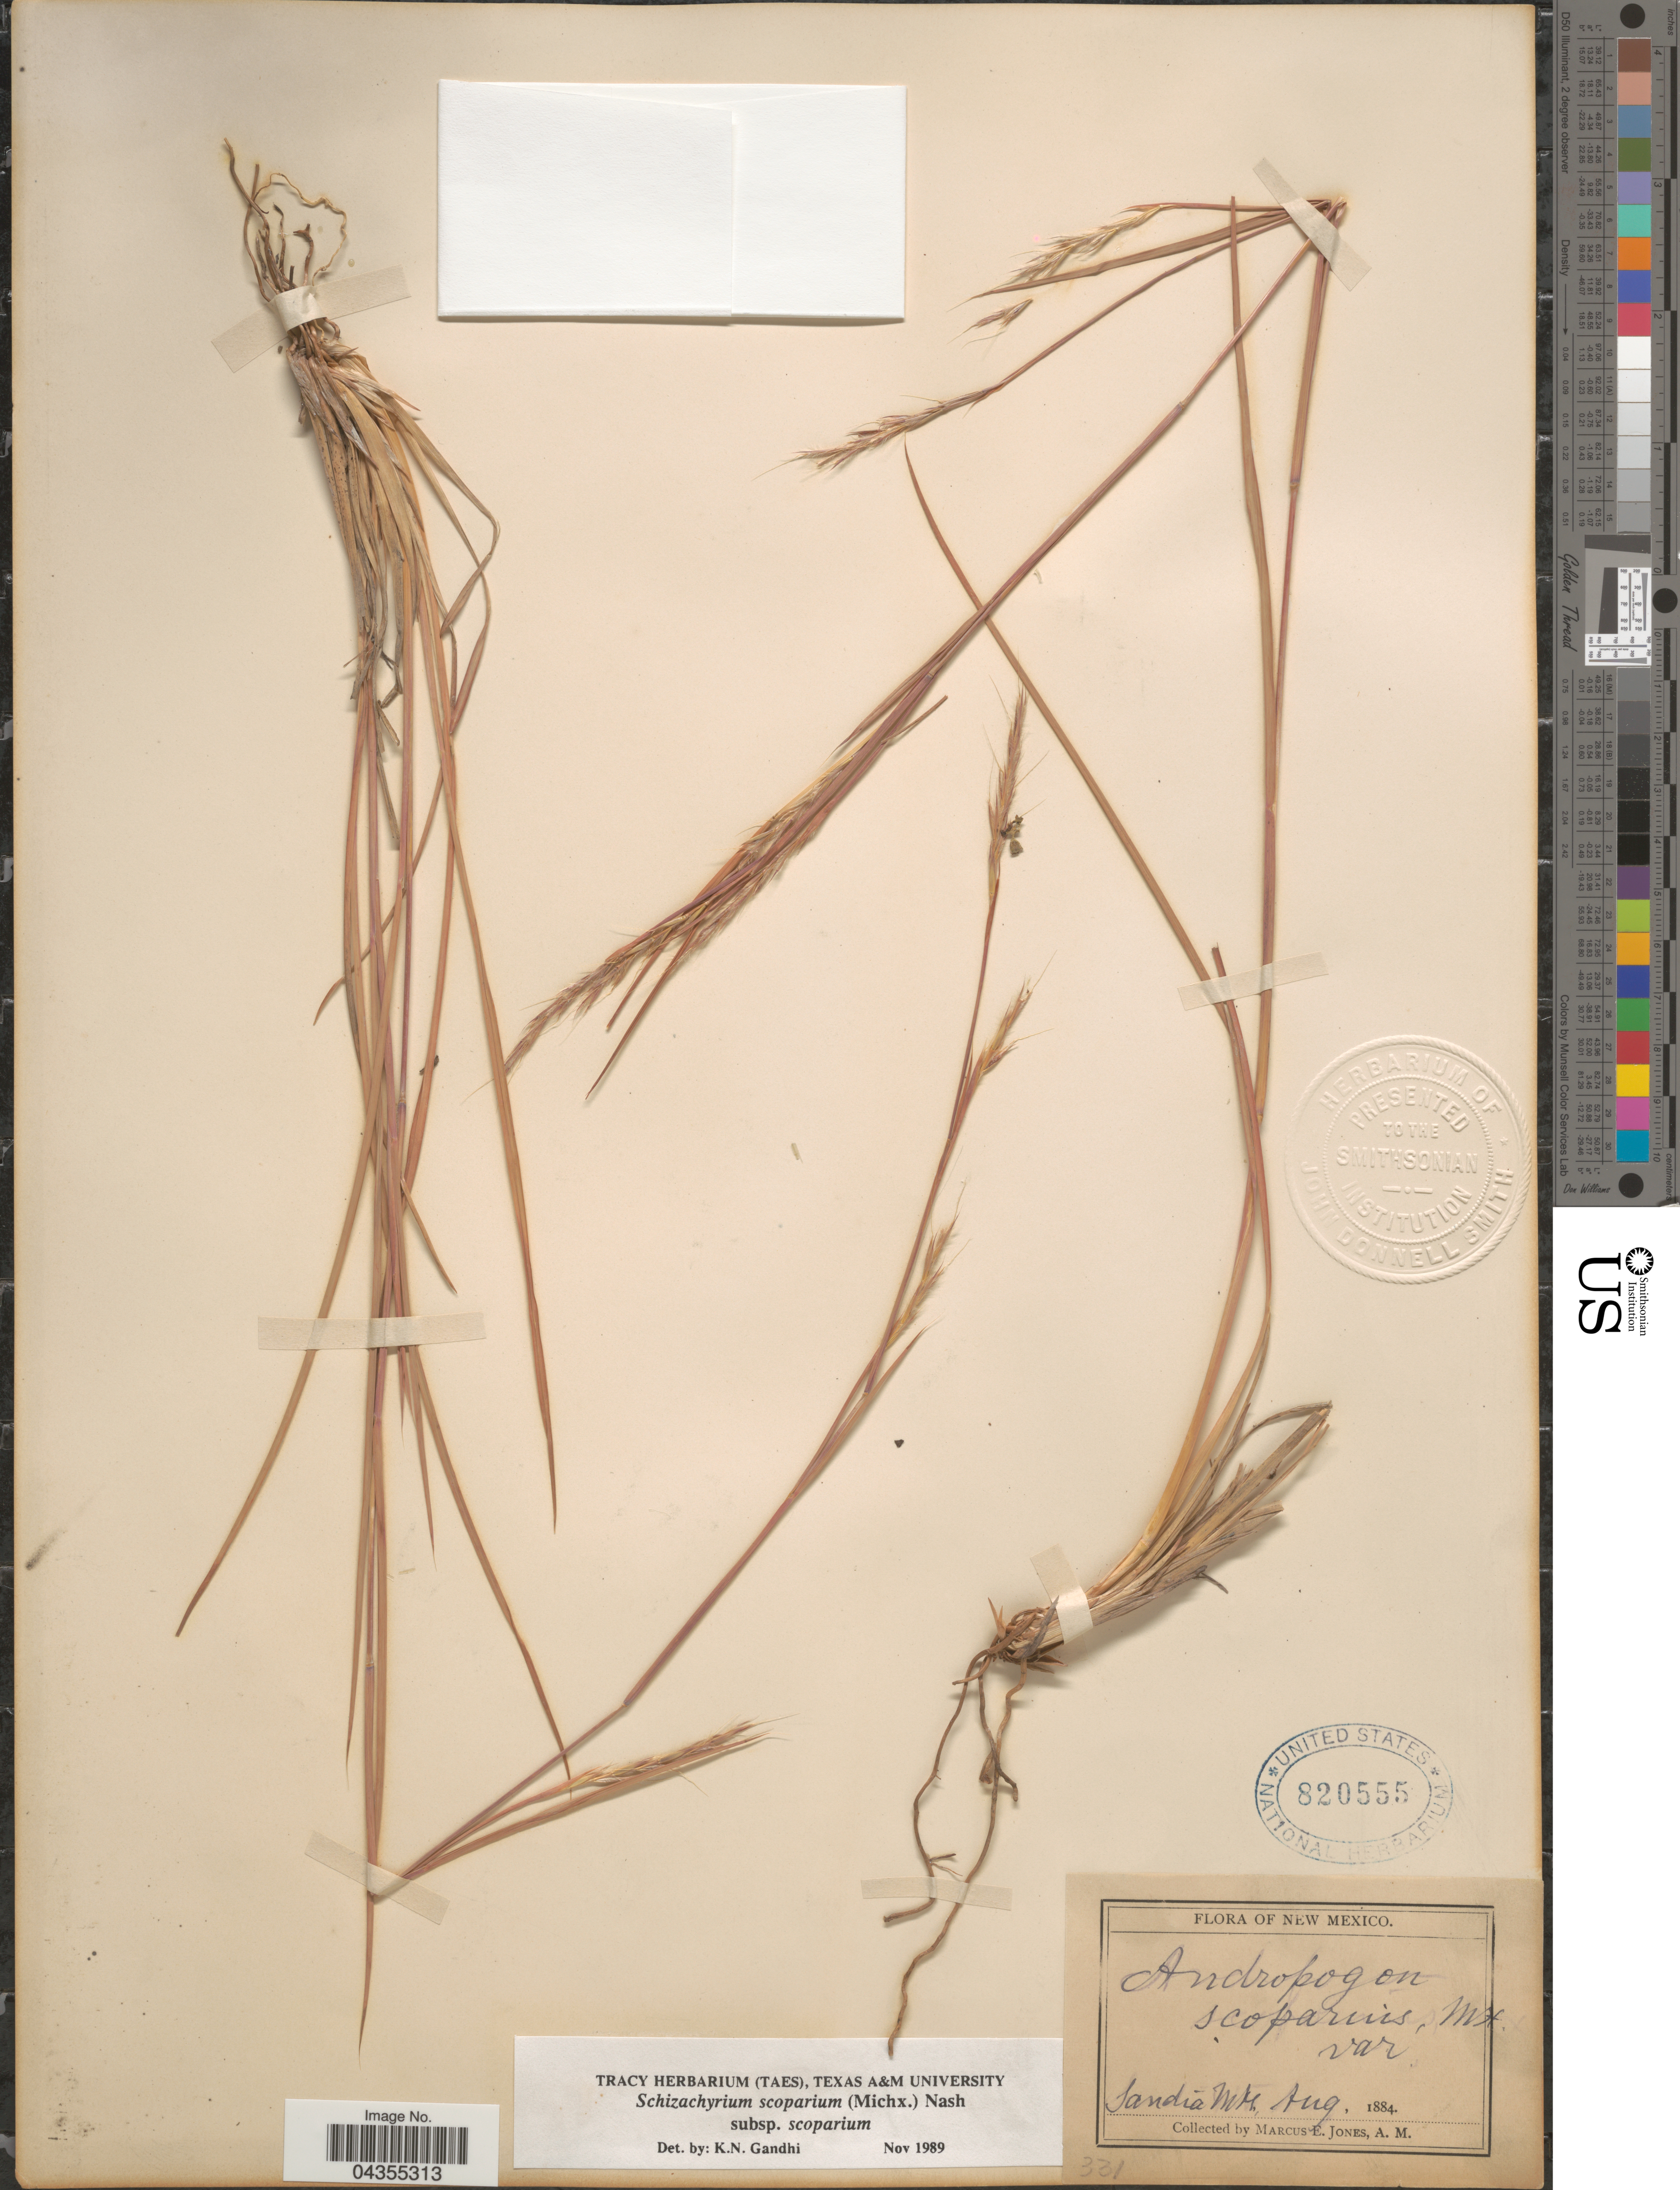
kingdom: Plantae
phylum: Tracheophyta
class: Liliopsida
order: Poales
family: Poaceae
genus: Schizachyrium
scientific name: Schizachyrium scoparium var. scoparium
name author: (Michx.) Nash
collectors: M. E. Jones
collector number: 331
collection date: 1884-08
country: United States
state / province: New Mexico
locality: Sandia Mts.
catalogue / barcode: US 820555